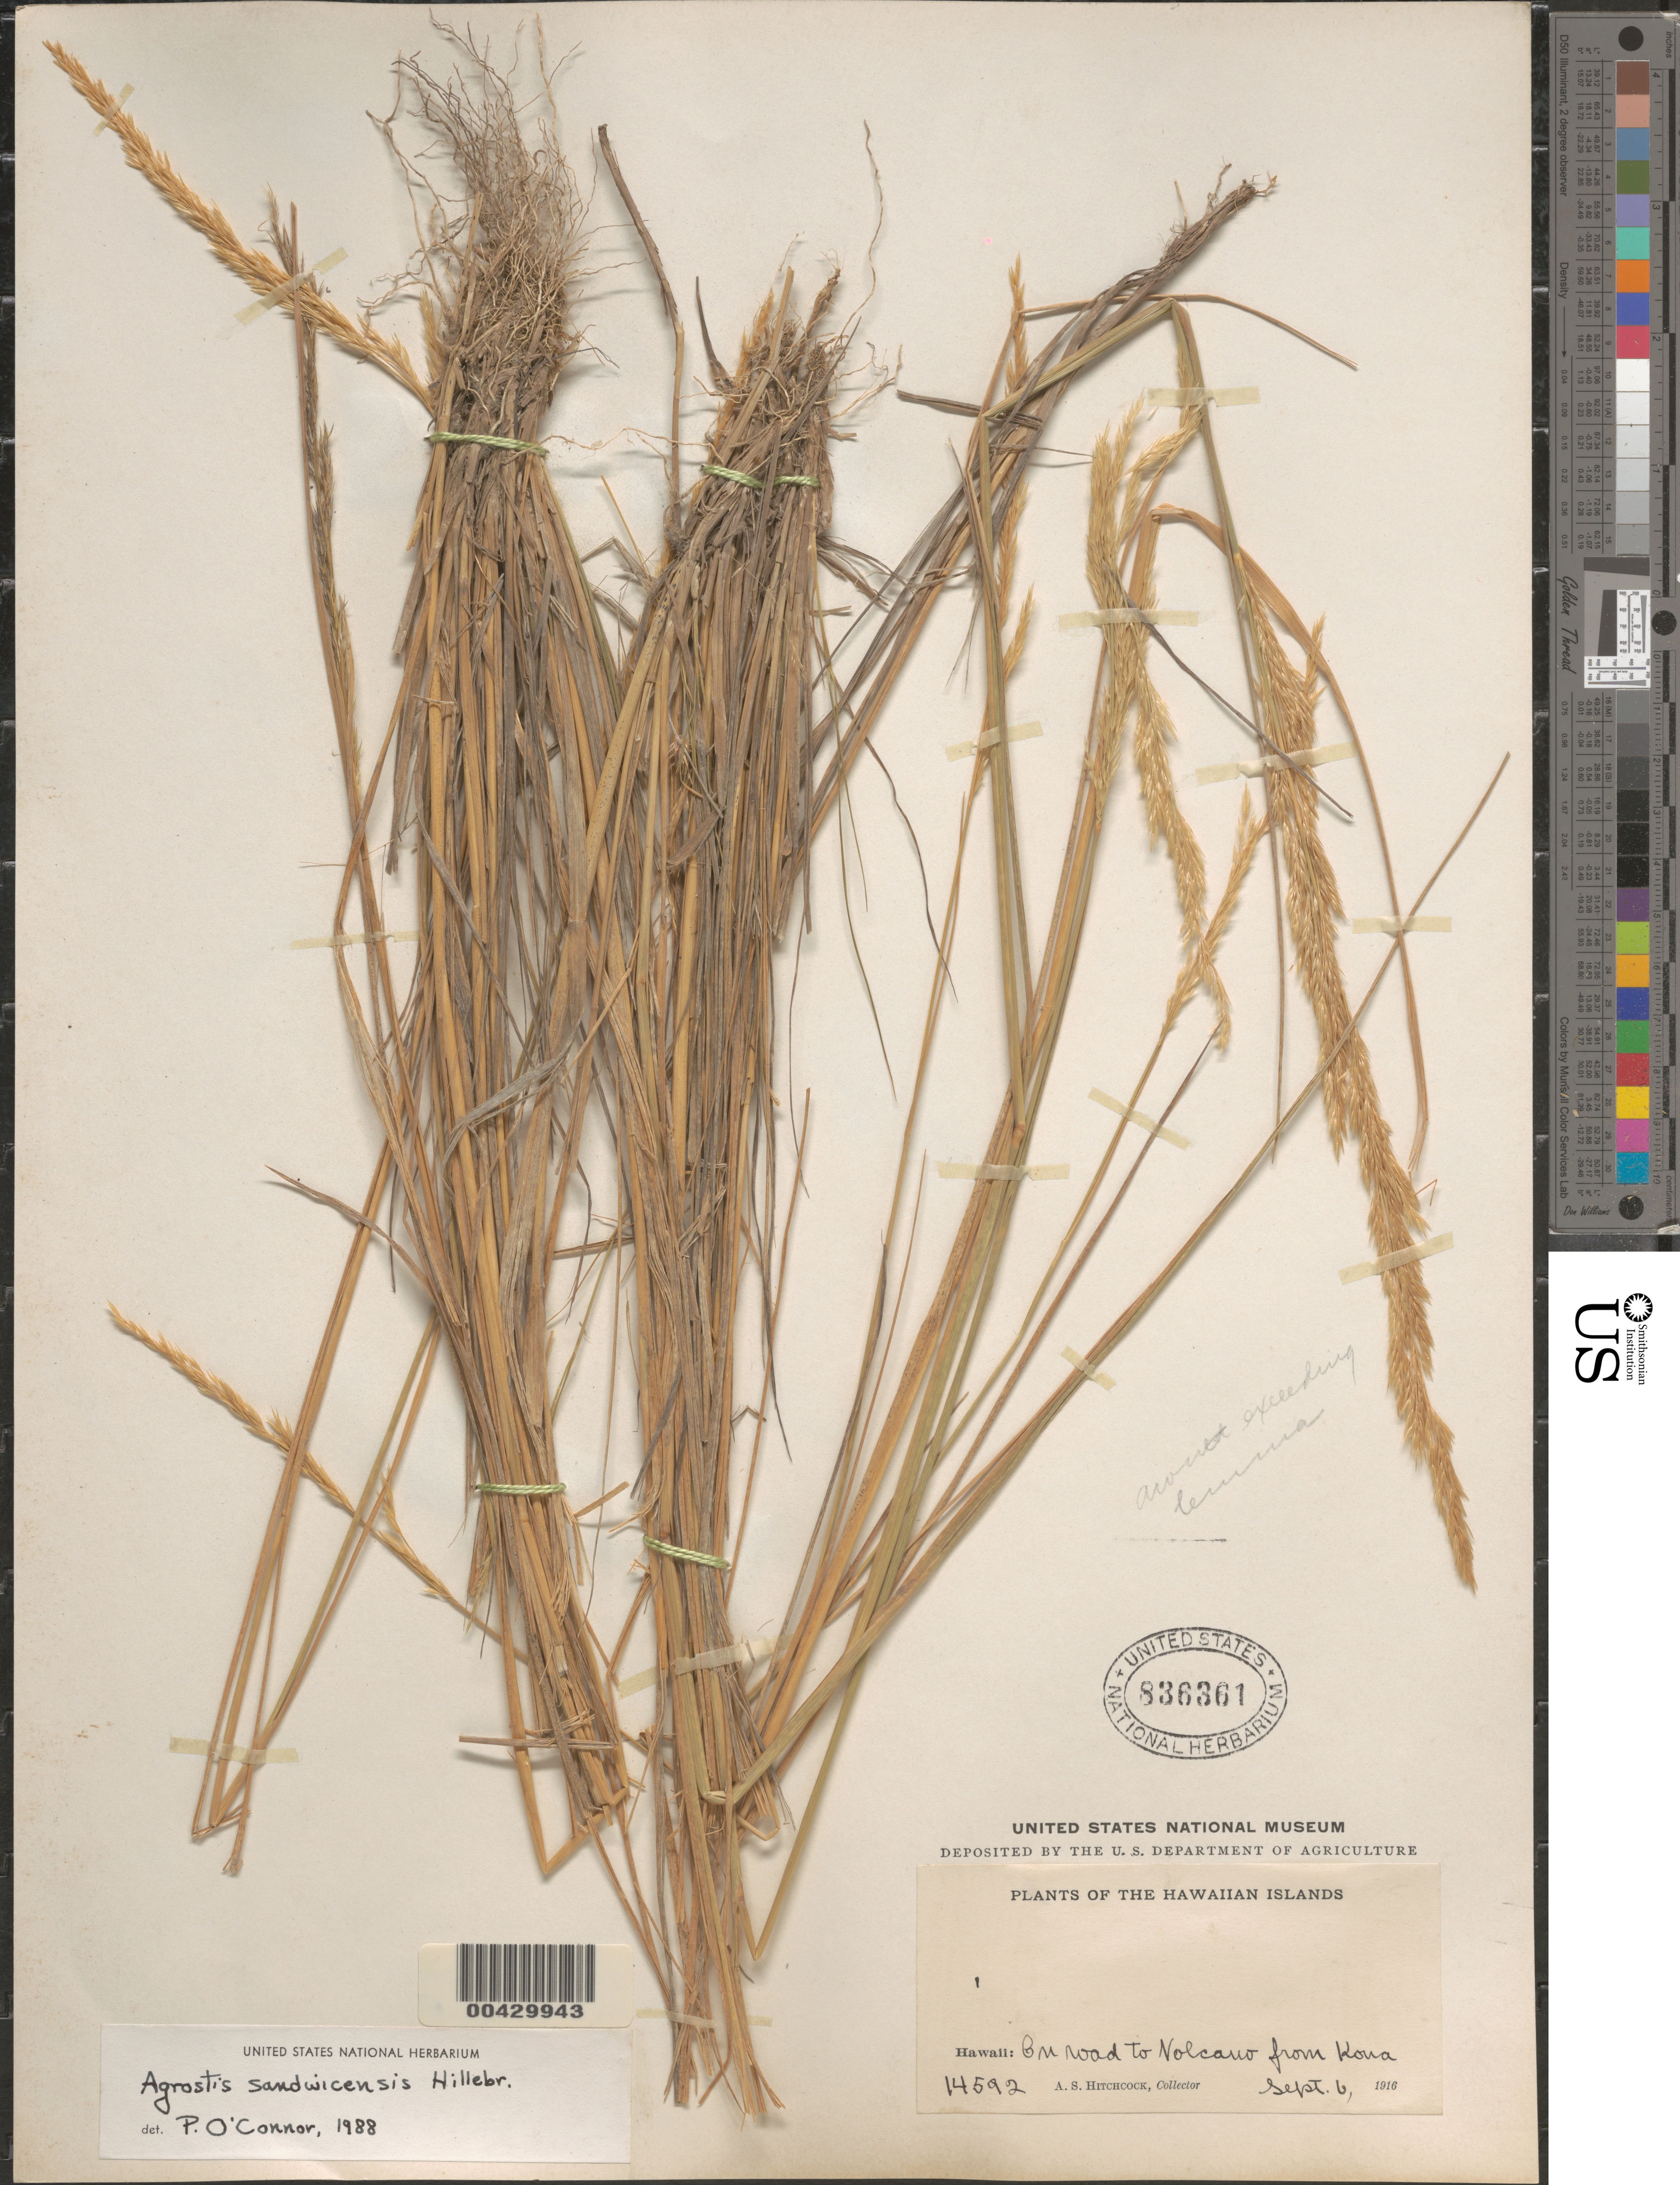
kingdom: Plantae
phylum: Tracheophyta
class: Liliopsida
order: Poales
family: Poaceae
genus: Agrostis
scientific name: Agrostis sandwicensis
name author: Hillebr.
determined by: O'Connor, P.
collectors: A. S. Hitchcock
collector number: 14592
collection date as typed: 6 Sep 1916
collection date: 1916-09-06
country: United States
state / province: Hawaii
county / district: Hawaii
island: Hawaii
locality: On road to Volcano from Kona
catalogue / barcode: US 836361